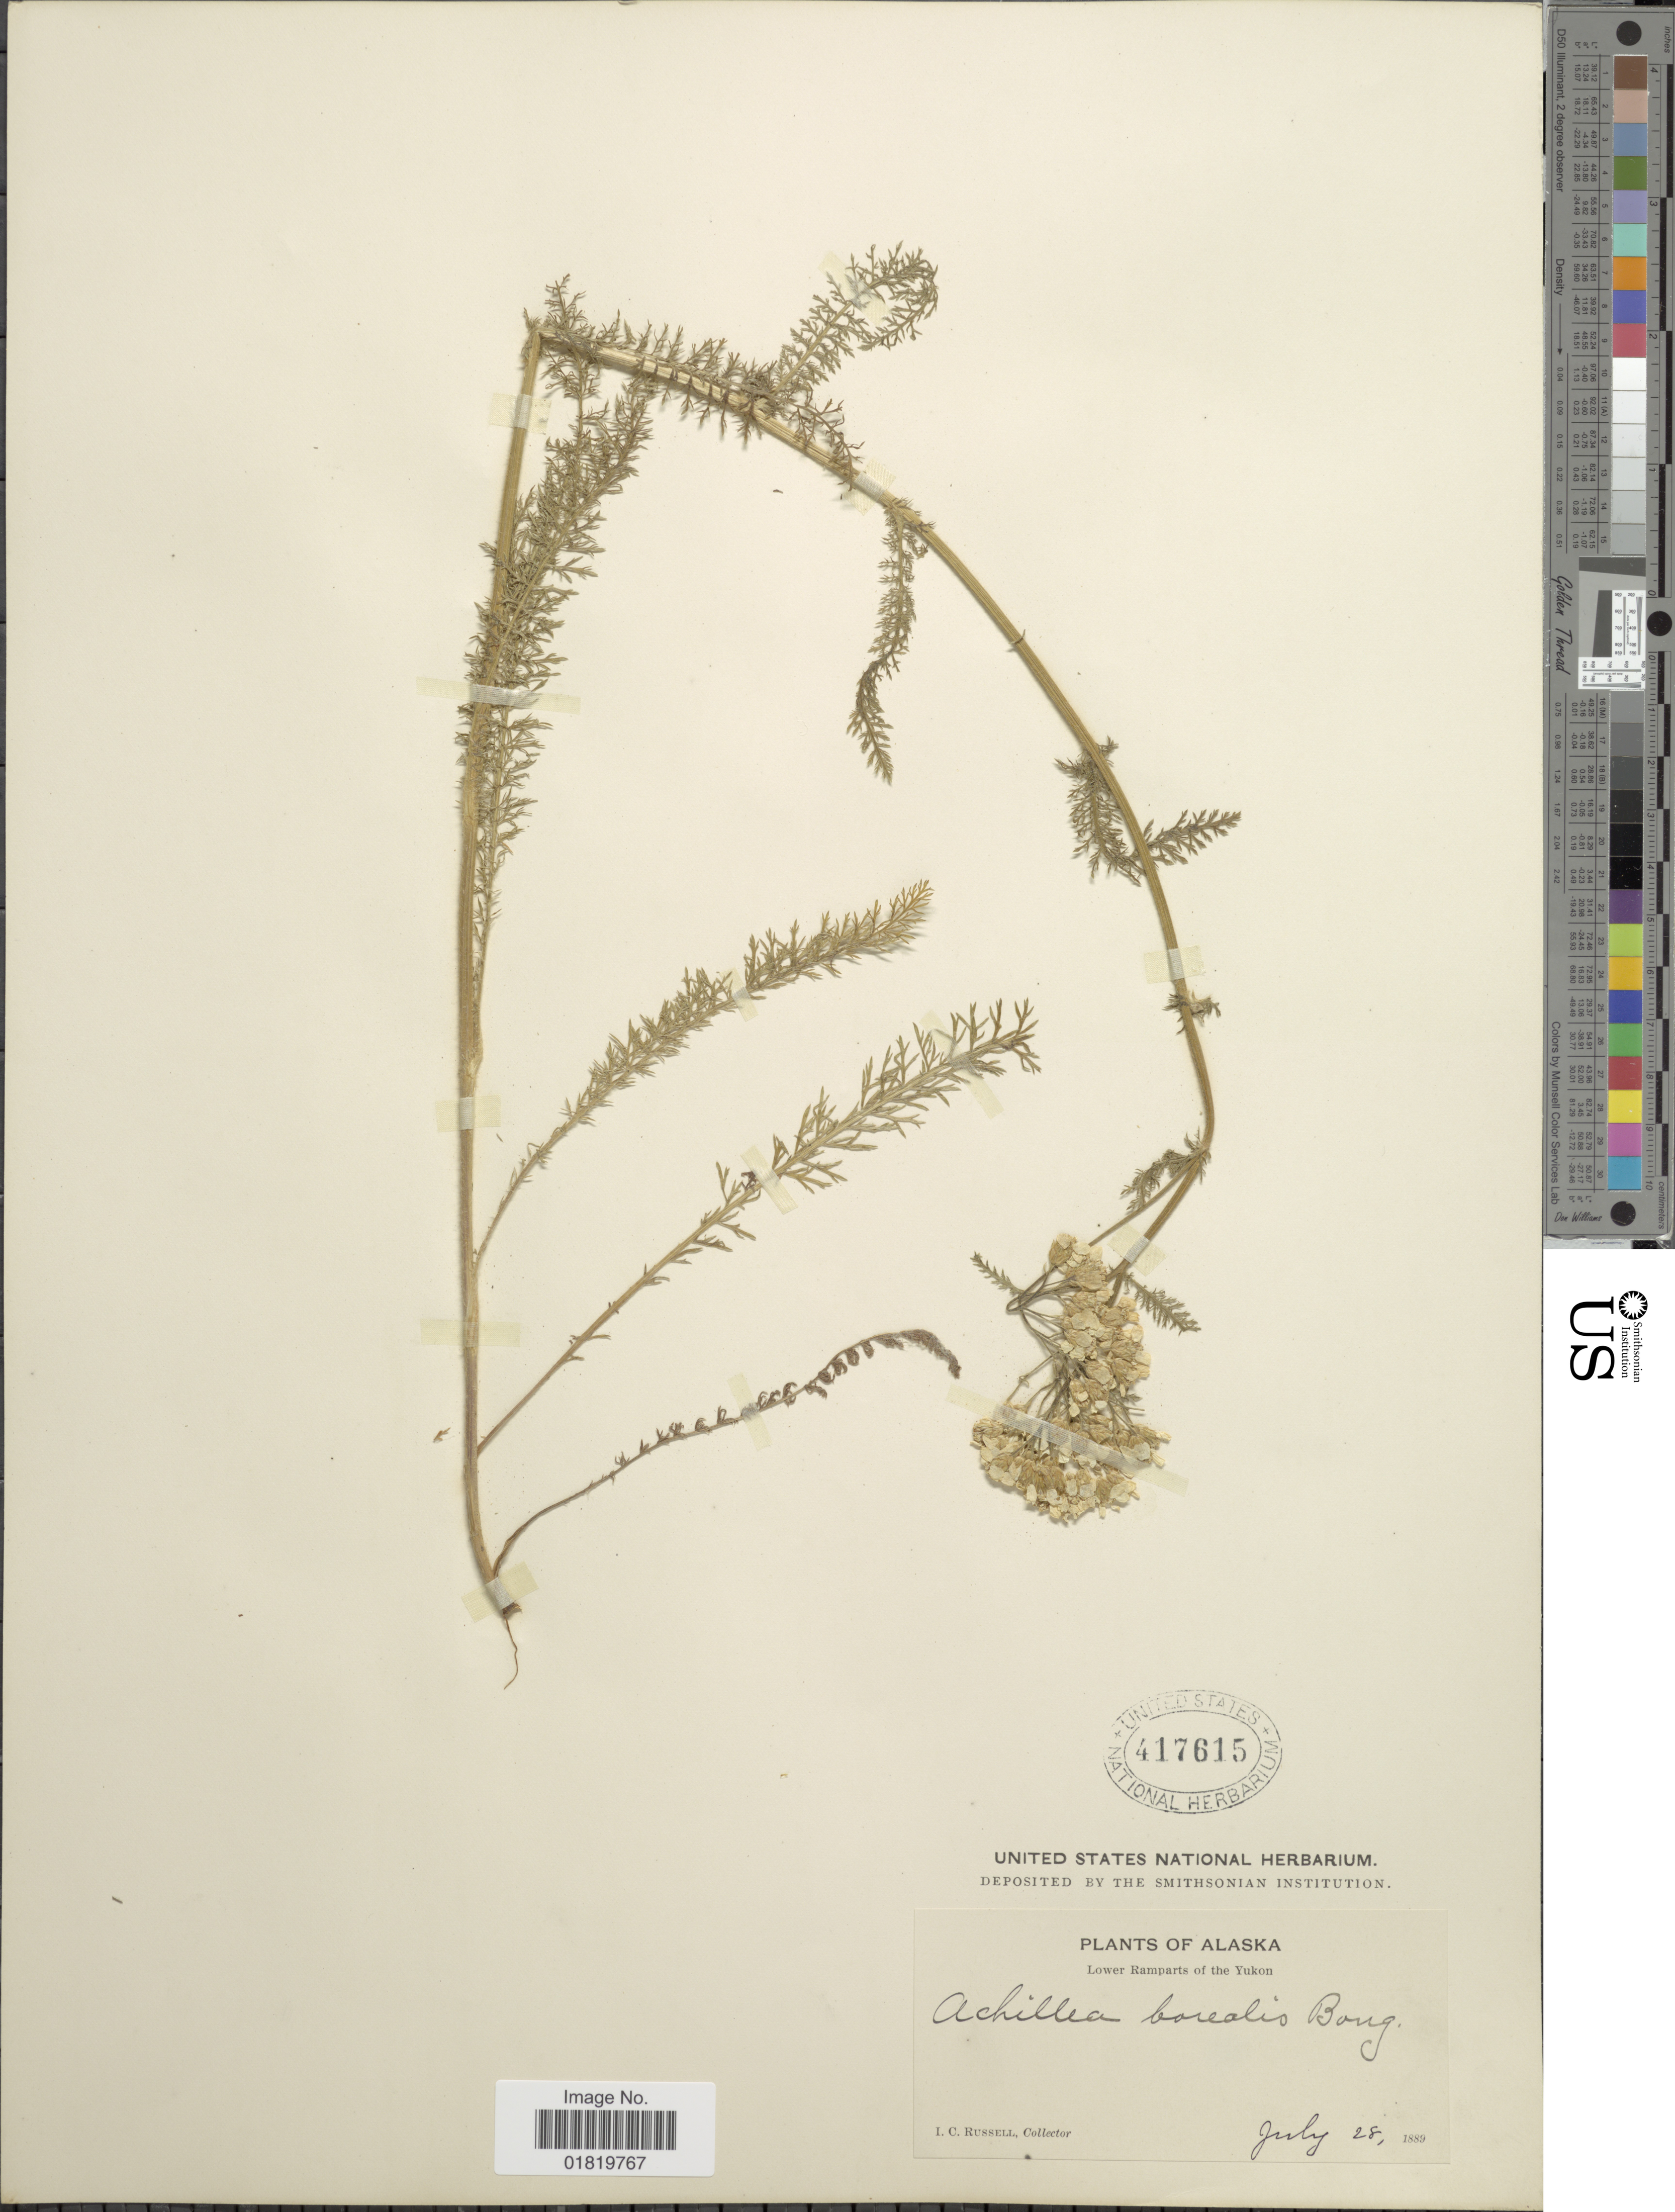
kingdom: Plantae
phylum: Tracheophyta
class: Magnoliopsida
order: Asterales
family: Asteraceae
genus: Achillea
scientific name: Achillea borealis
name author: Bong.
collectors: I. C. Russell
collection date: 1889-07-28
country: United States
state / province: Alaska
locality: Lower Ramparts of the Yukon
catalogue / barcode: US 417615